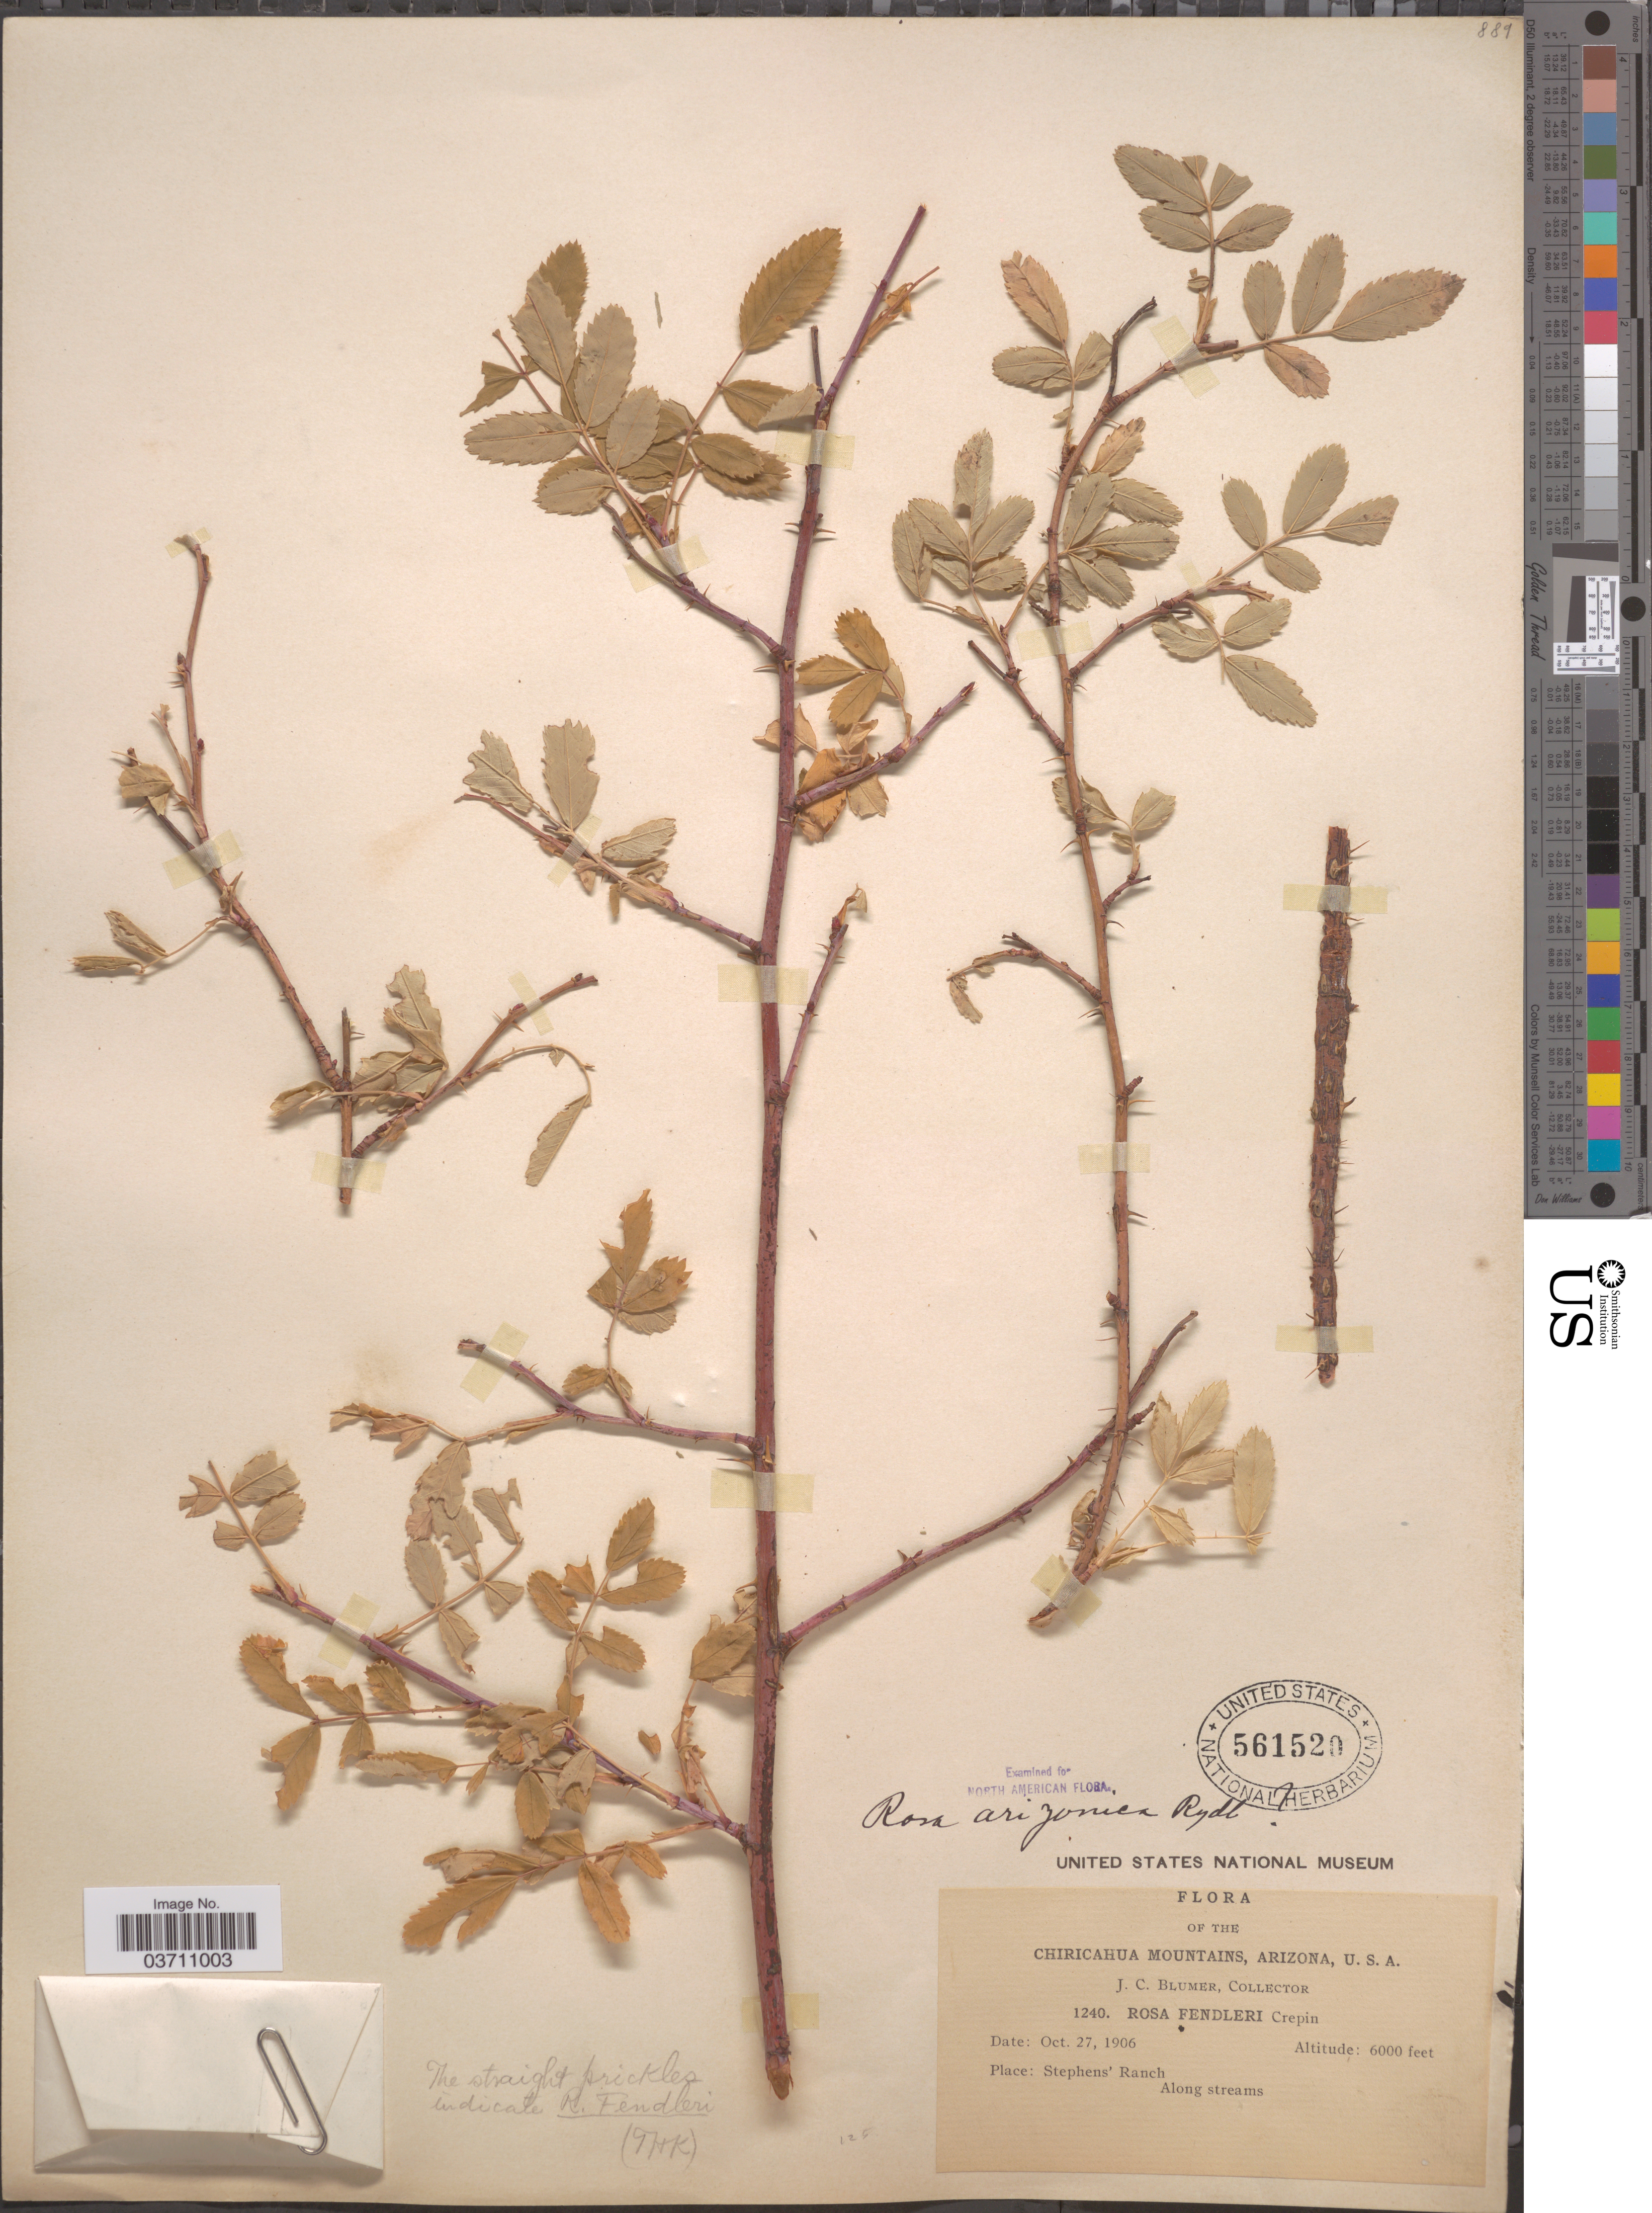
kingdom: Plantae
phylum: Tracheophyta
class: Magnoliopsida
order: Rosales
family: Rosaceae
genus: Rosa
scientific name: Rosa fendleri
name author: Crép.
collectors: J. C. Blumer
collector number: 1240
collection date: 1906-10-27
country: United States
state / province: Arizona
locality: Chiricahua Mountains. Stephen's Ranch.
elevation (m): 1829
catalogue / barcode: US 561520